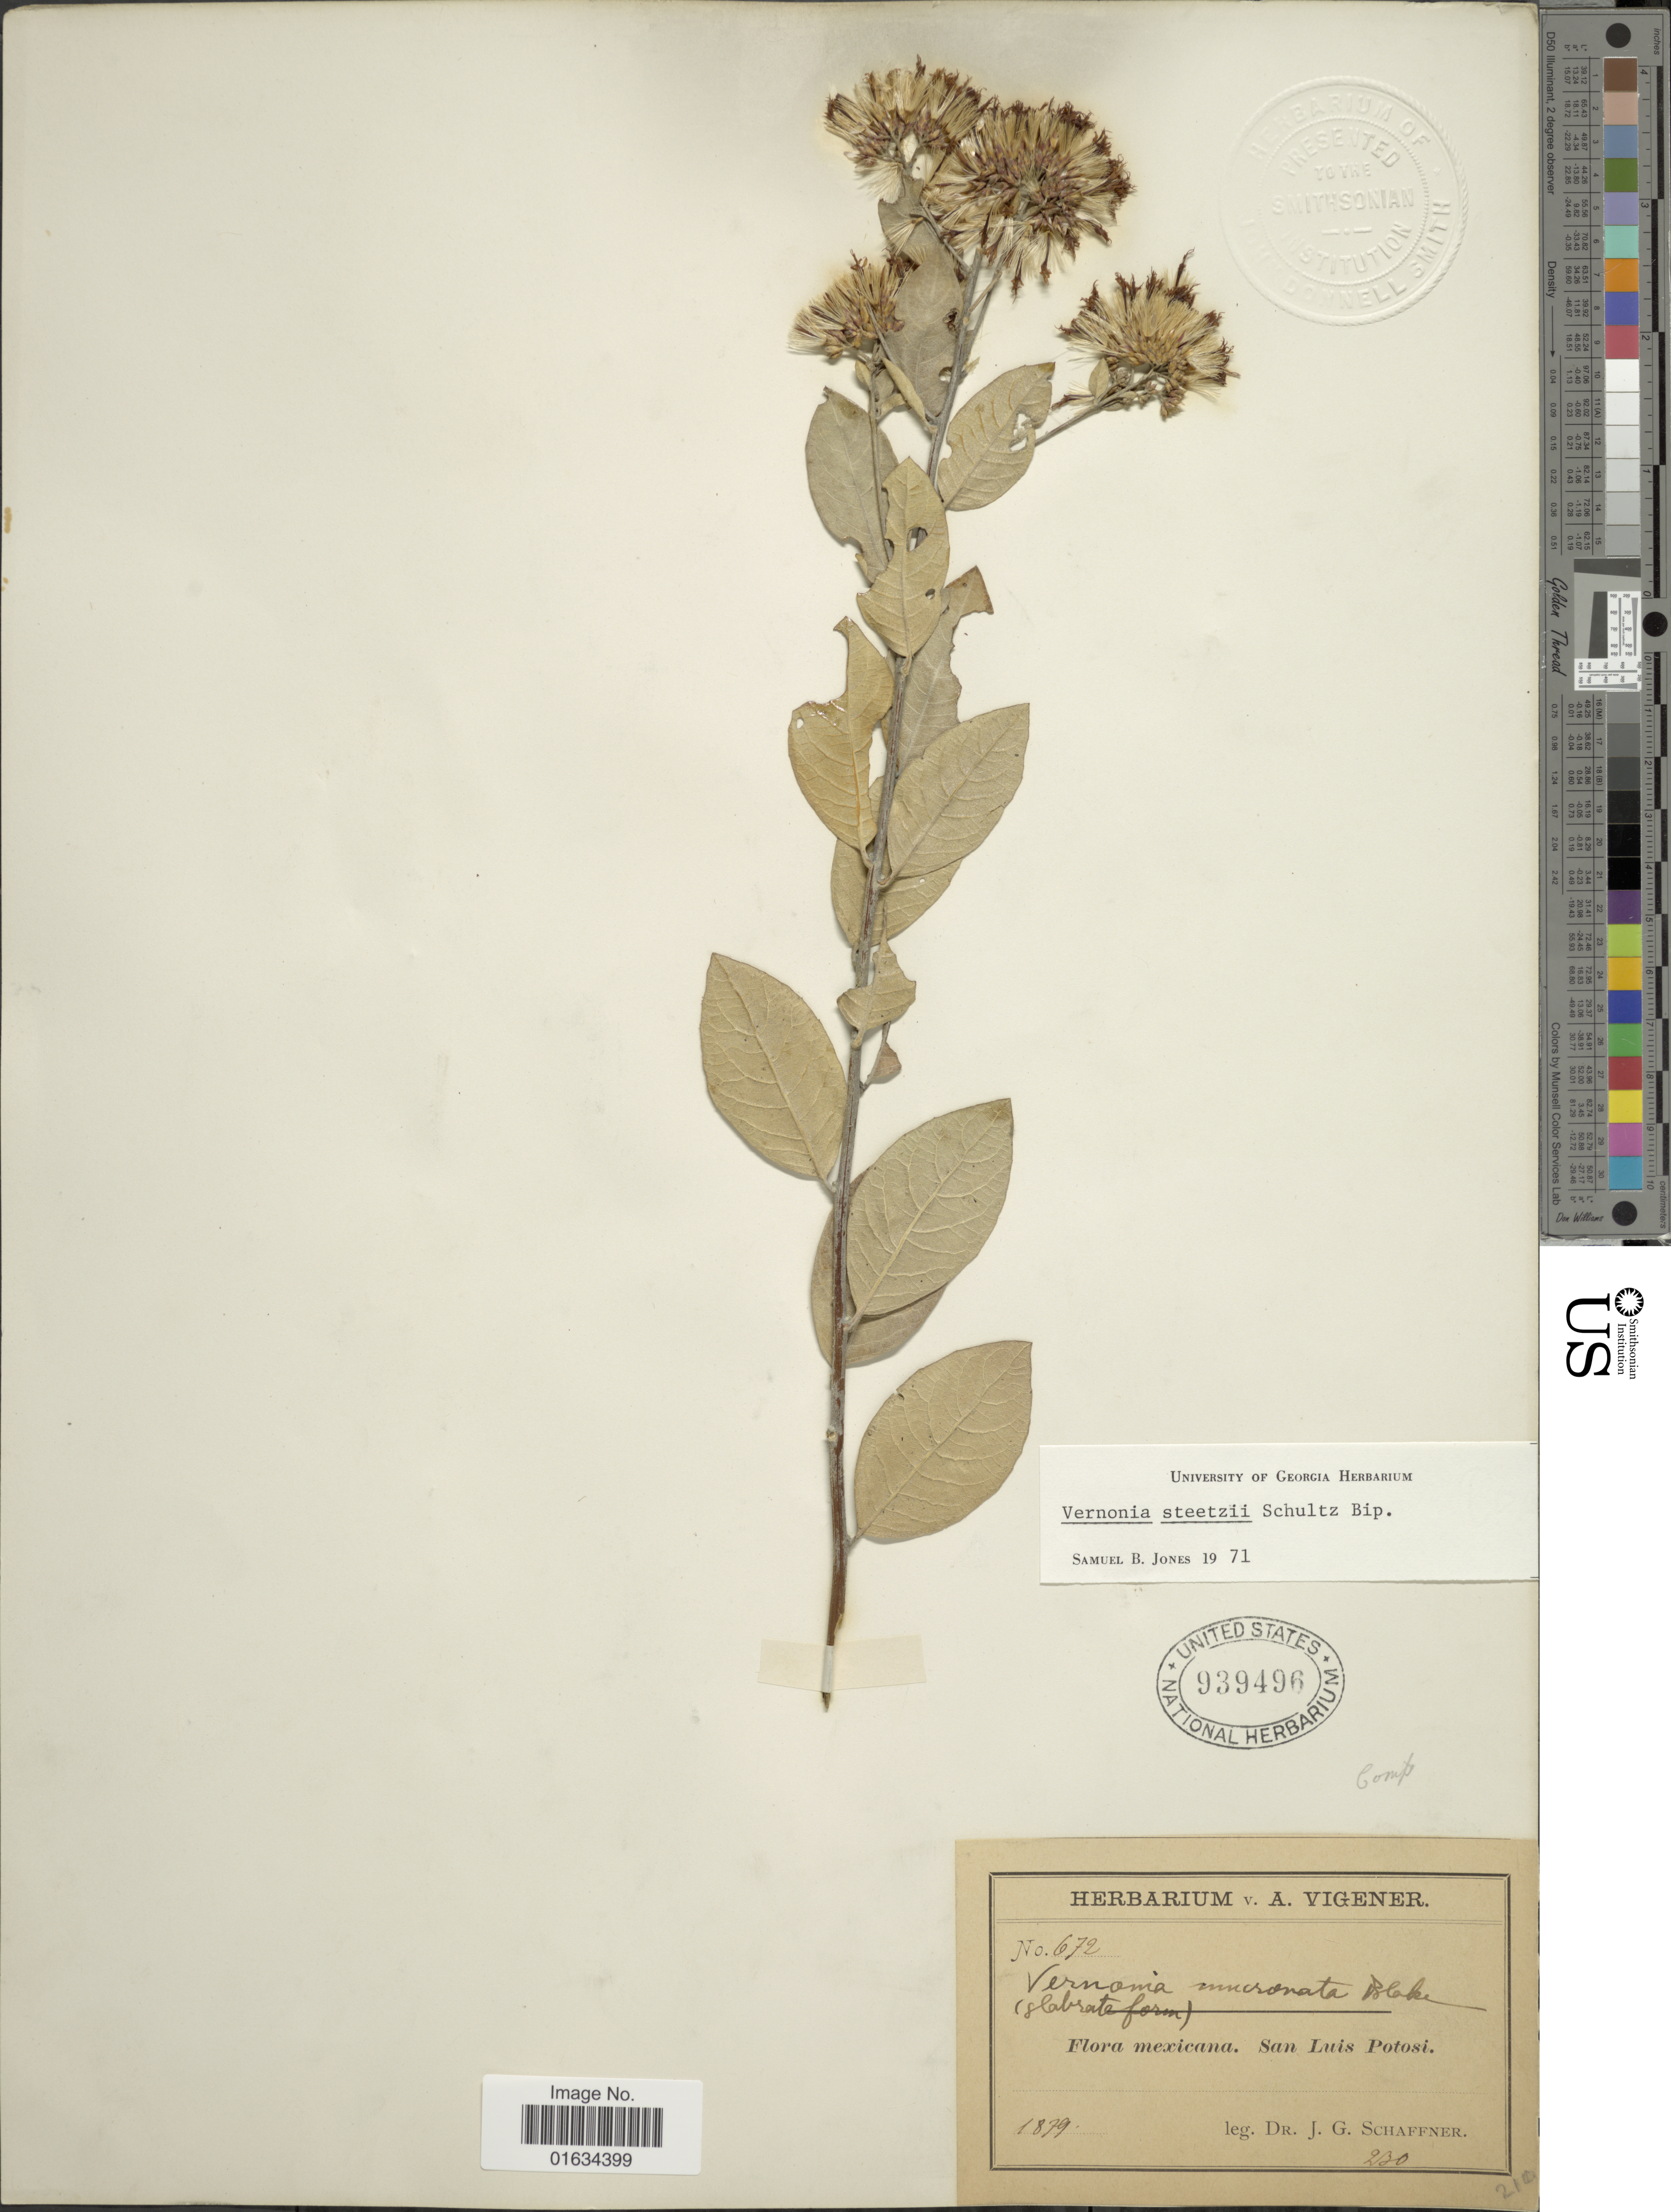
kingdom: Plantae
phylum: Tracheophyta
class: Magnoliopsida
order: Asterales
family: Asteraceae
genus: Critoniopsis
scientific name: Critoniopsis foliosa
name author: (Benth.) H. Rob.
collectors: J. G. Schaffner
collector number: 672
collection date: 1879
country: Mexico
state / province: San Luis Potosí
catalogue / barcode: US 939496